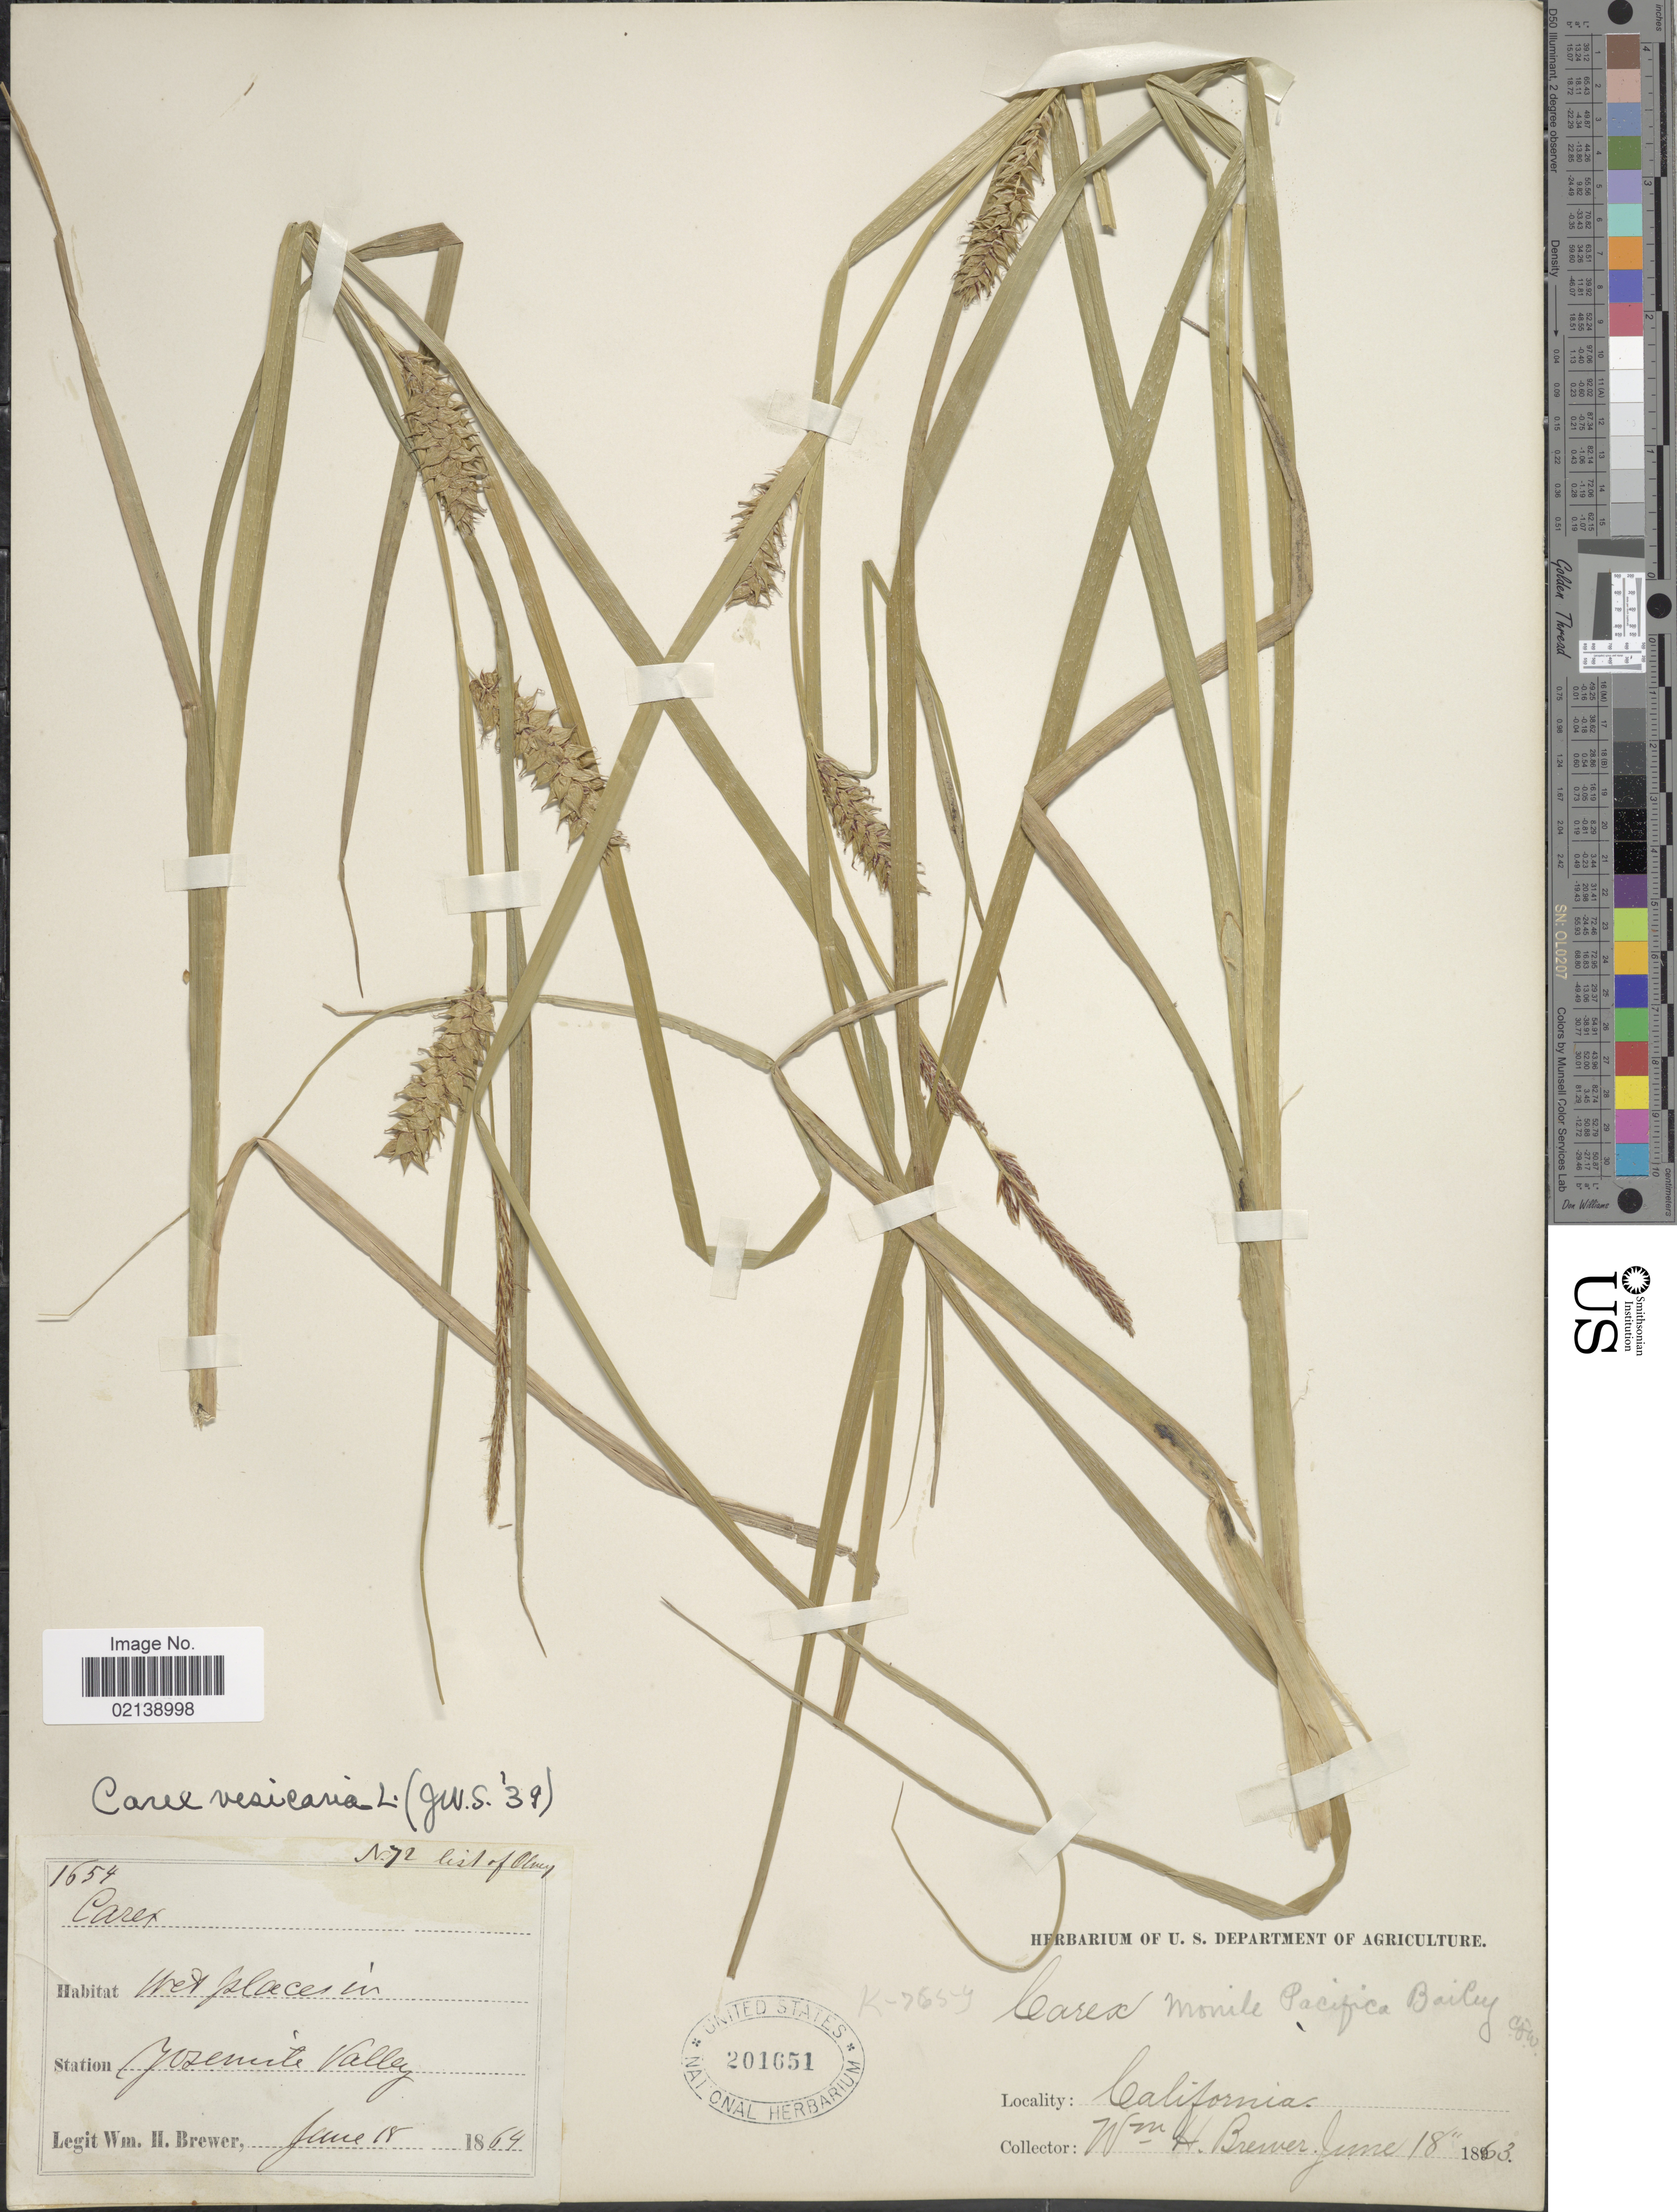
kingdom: Plantae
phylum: Tracheophyta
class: Liliopsida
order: Poales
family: Cyperaceae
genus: Carex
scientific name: Carex vesicaria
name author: L.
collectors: W. H. Brewer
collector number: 654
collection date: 1864-06-18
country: United States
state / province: California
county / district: Mariposa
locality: Wet places in Yosemite Valley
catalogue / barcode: US 201651